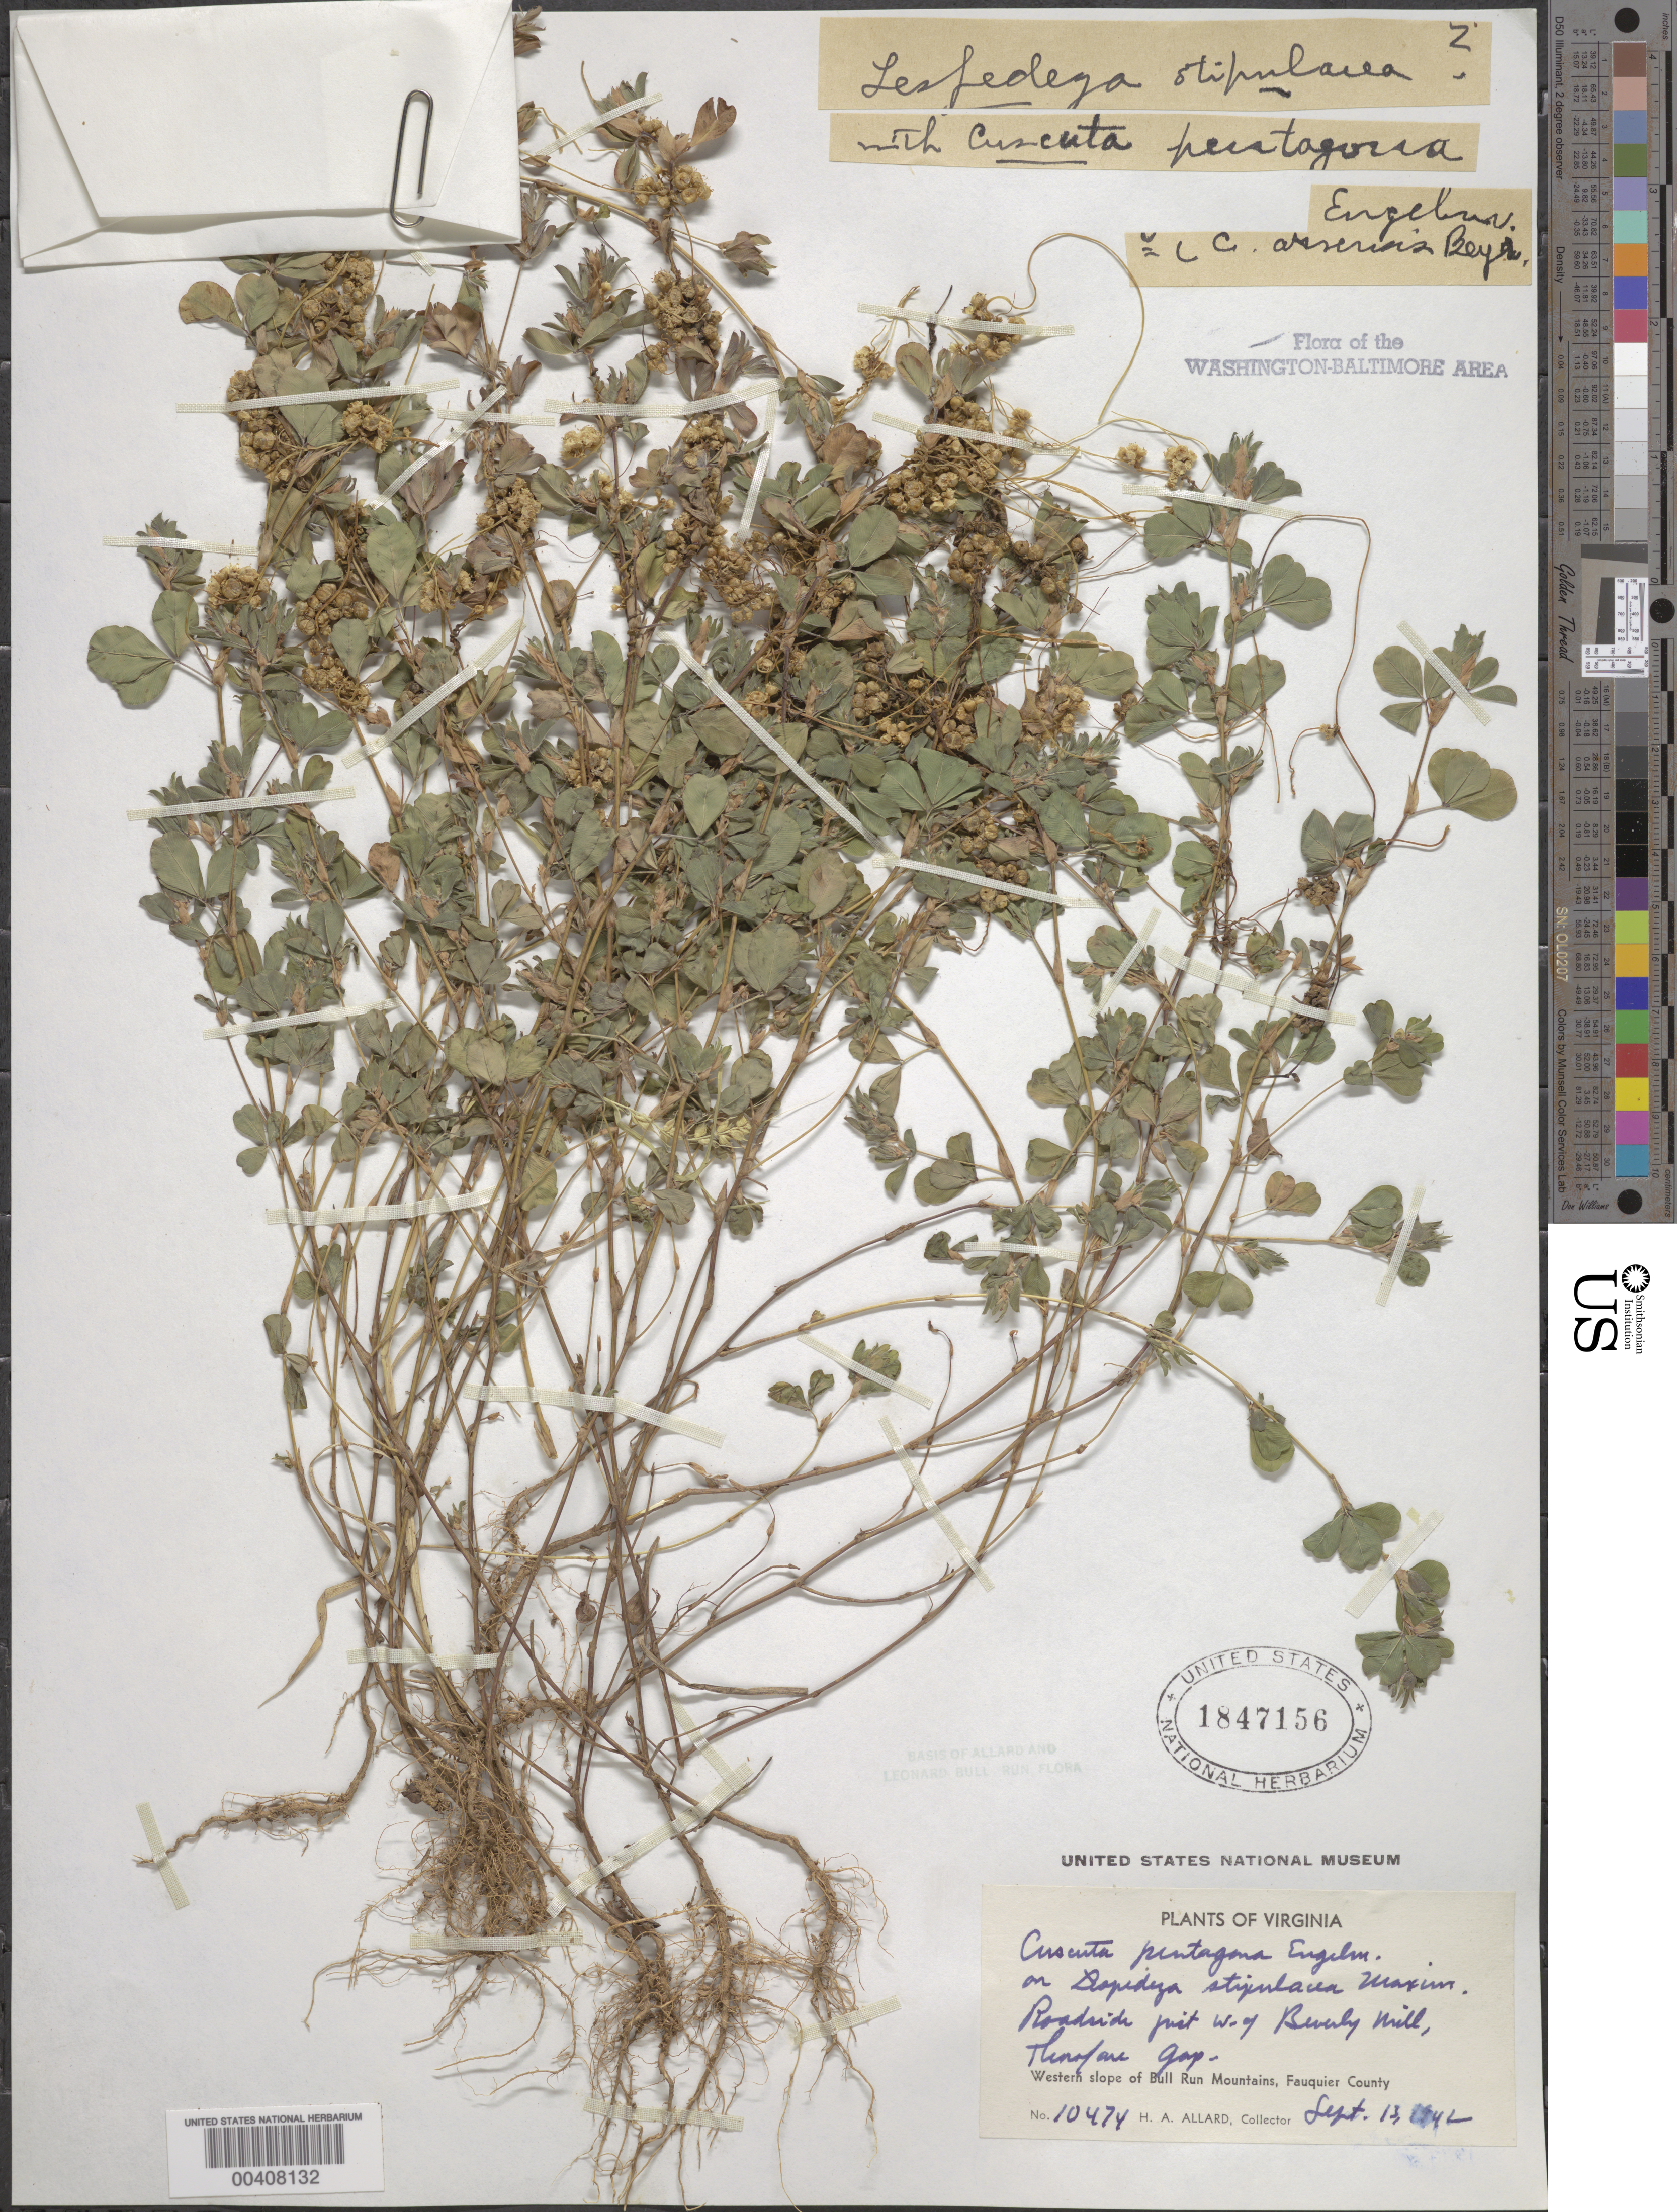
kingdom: Plantae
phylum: Tracheophyta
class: Magnoliopsida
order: Solanales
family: Convolvulaceae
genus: Cuscuta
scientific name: Cuscuta pentagona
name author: Engelm.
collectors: H. A. Allard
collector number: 10474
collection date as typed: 13 Sep 1942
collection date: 1942-09-13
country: United States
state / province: Virginia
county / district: Fauquier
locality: Re Gap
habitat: Roadside, on Lespedeza stipulacea Maxim.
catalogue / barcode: US 1847156